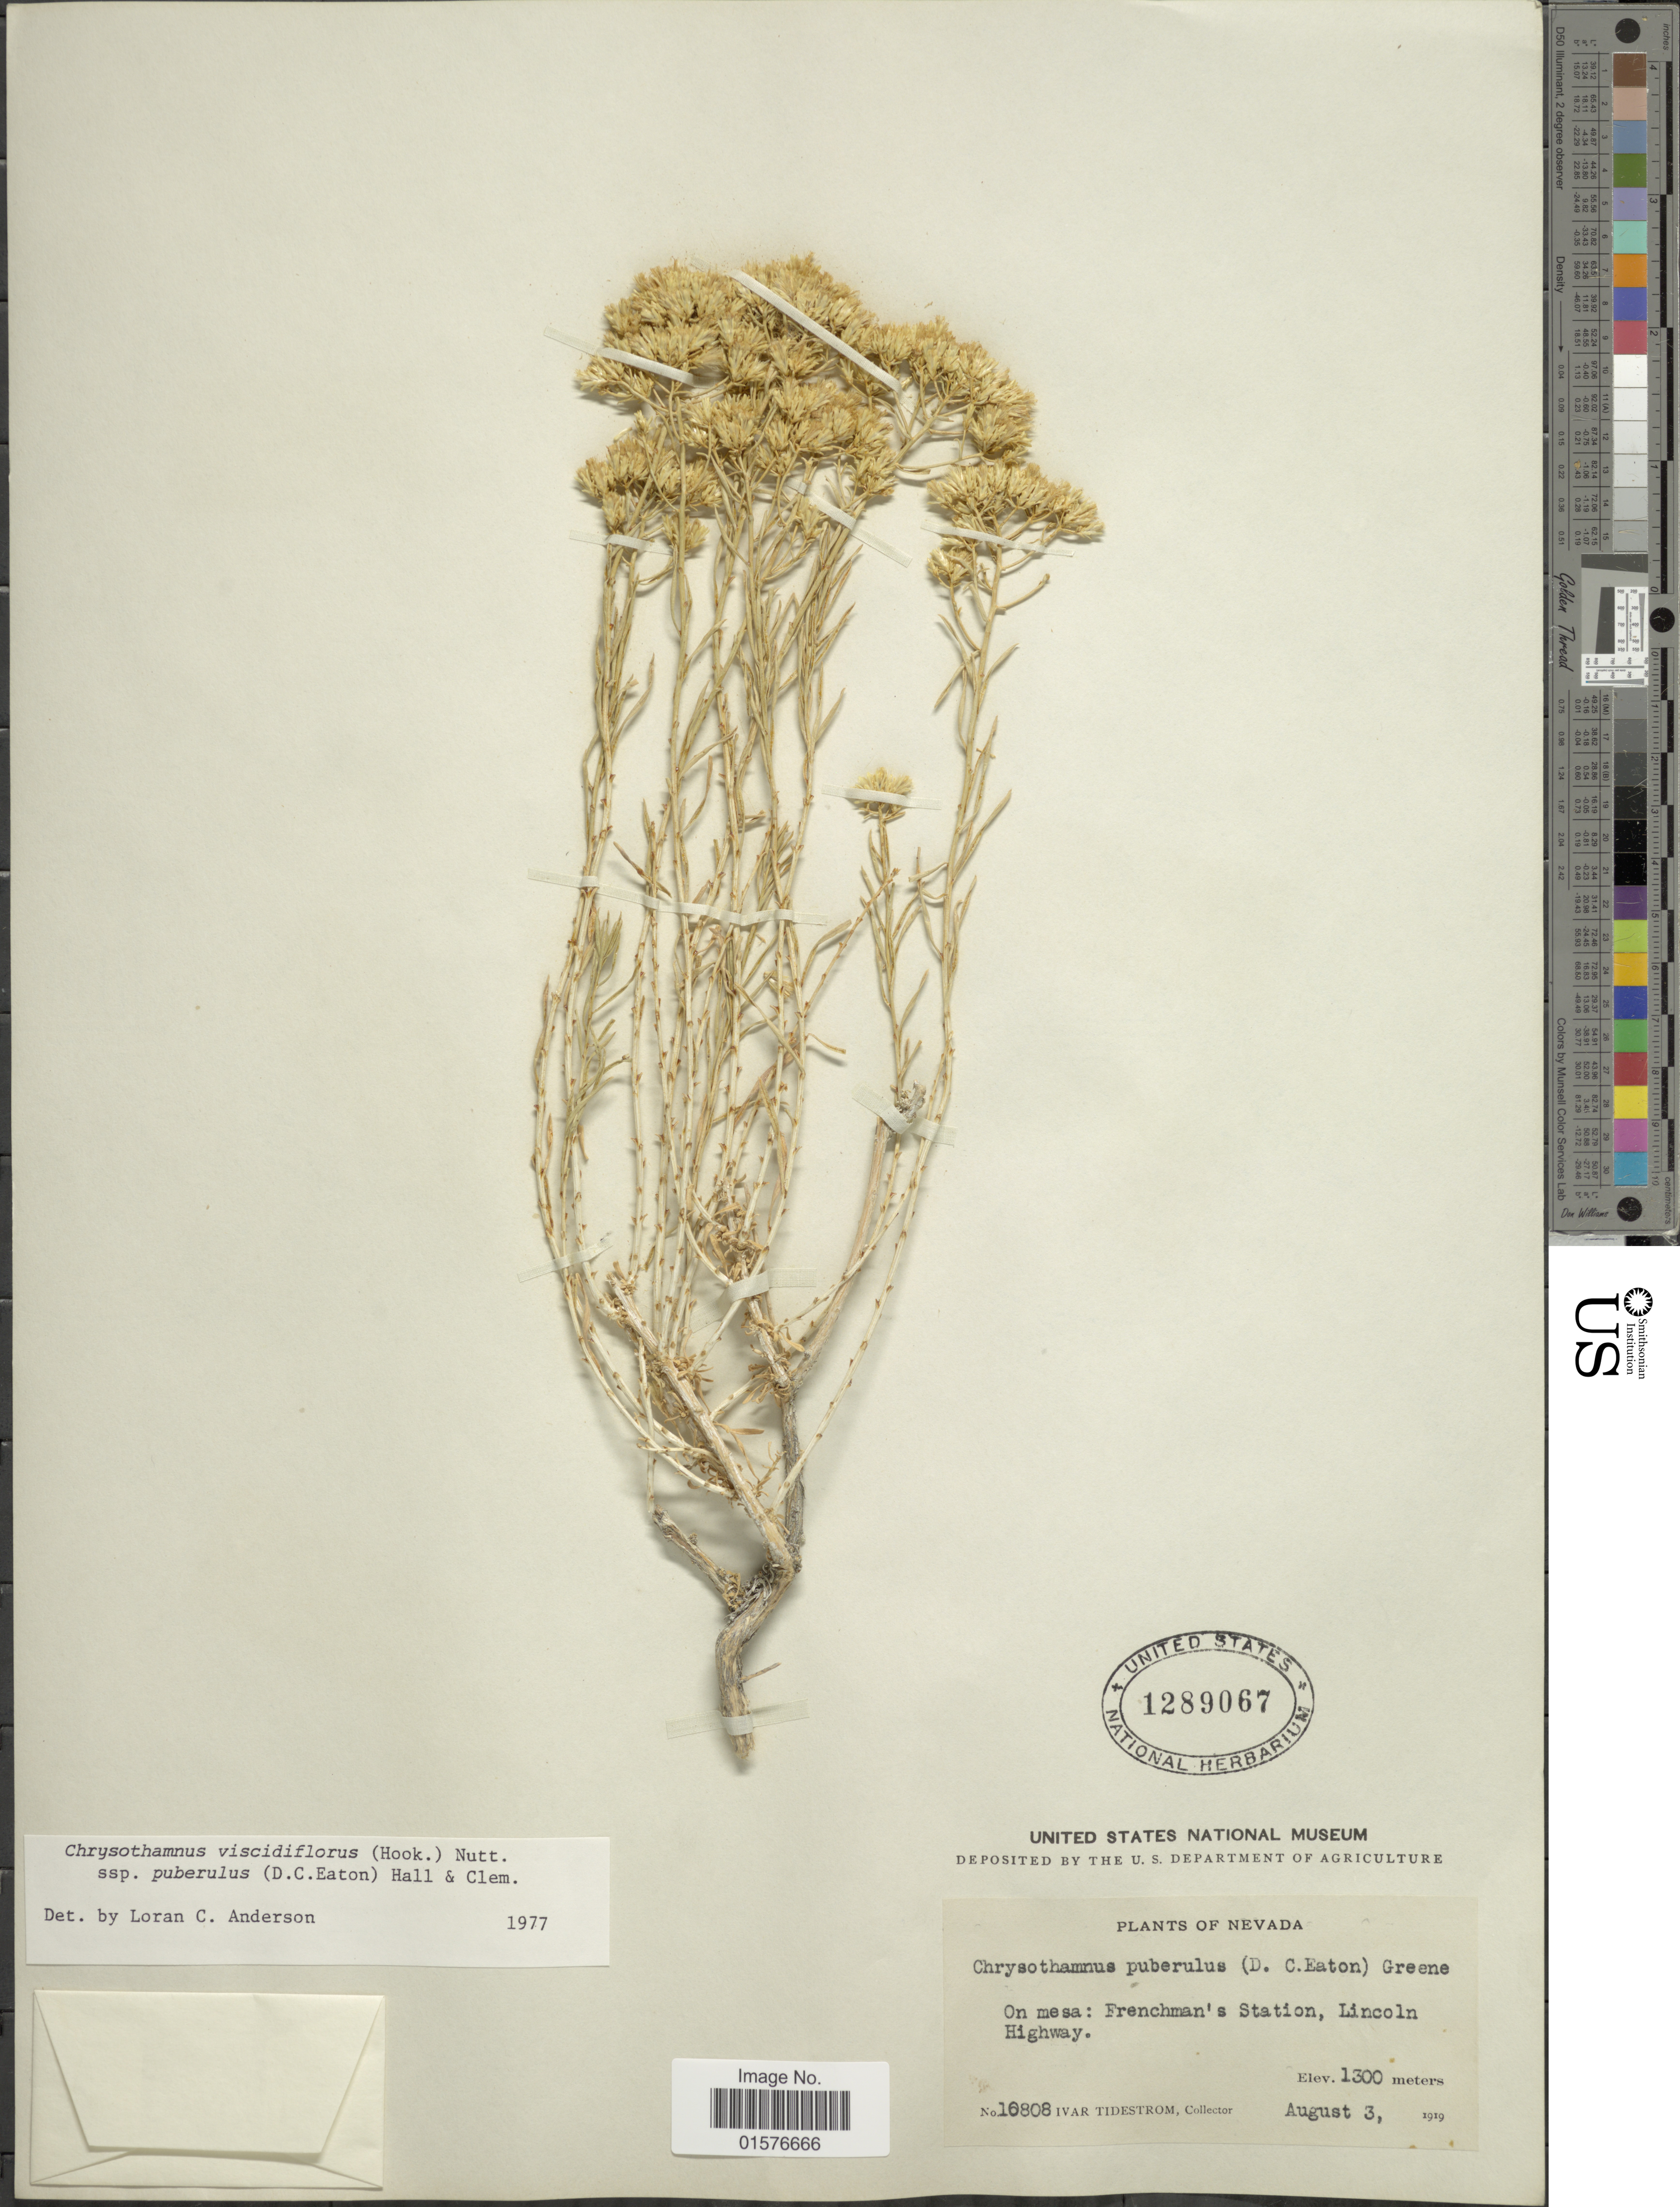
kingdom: Plantae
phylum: Tracheophyta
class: Magnoliopsida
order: Asterales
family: Asteraceae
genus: Chrysothamnus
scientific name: Chrysothamnus viscidiflorus subsp. puberulus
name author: (D.C. Eaton) H.M. Hall & Clem.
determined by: Urbatsch, Lowell E., Curator (LSU), Louisiana State University (UNITED STATES)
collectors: I. F. Tidestrom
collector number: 16808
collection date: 1919-08-03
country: United States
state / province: Nevada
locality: On Mesa: Frenchman's Station, Lincoln Highway.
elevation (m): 1300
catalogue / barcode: US 1289067